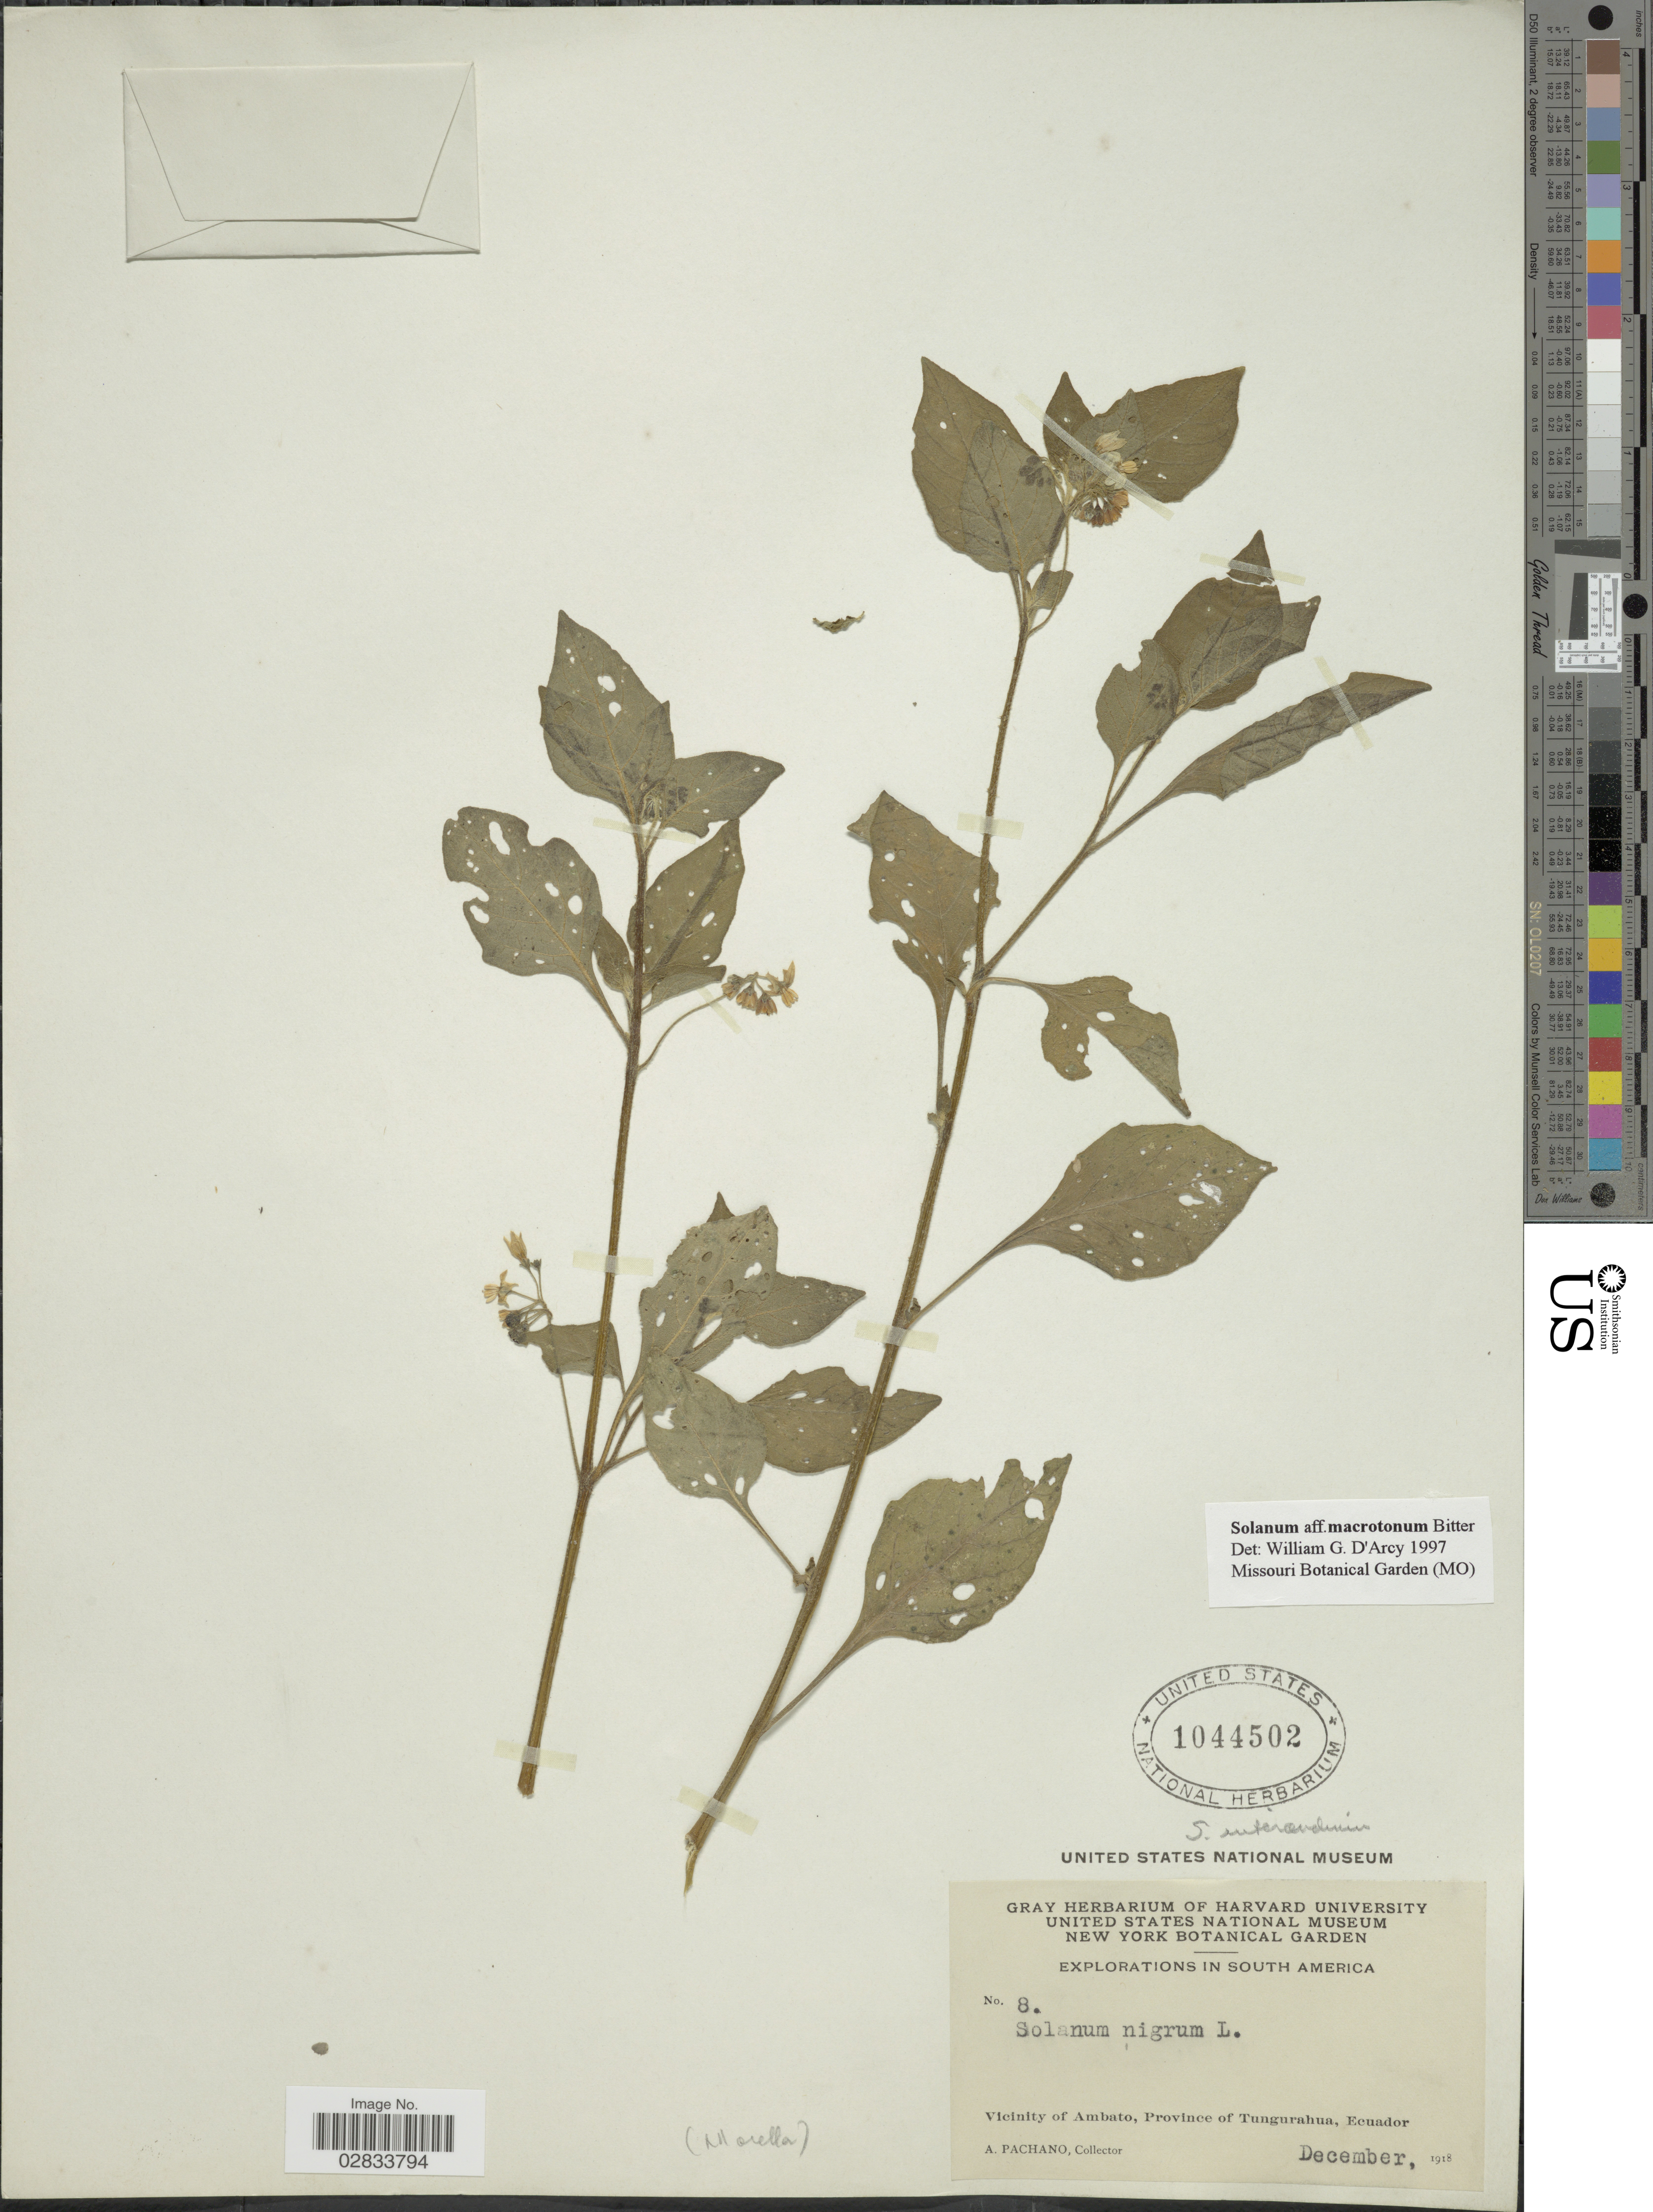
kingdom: Plantae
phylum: Tracheophyta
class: Magnoliopsida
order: Solanales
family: Solanaceae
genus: Solanum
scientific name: Solanum macrotonum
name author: Bitter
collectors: A. Pachano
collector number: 8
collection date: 1918-12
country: Ecuador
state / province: Tungurahua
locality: Vicinity of Ambato, Province of Tungurahua, Ecuador.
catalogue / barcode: US 1044502